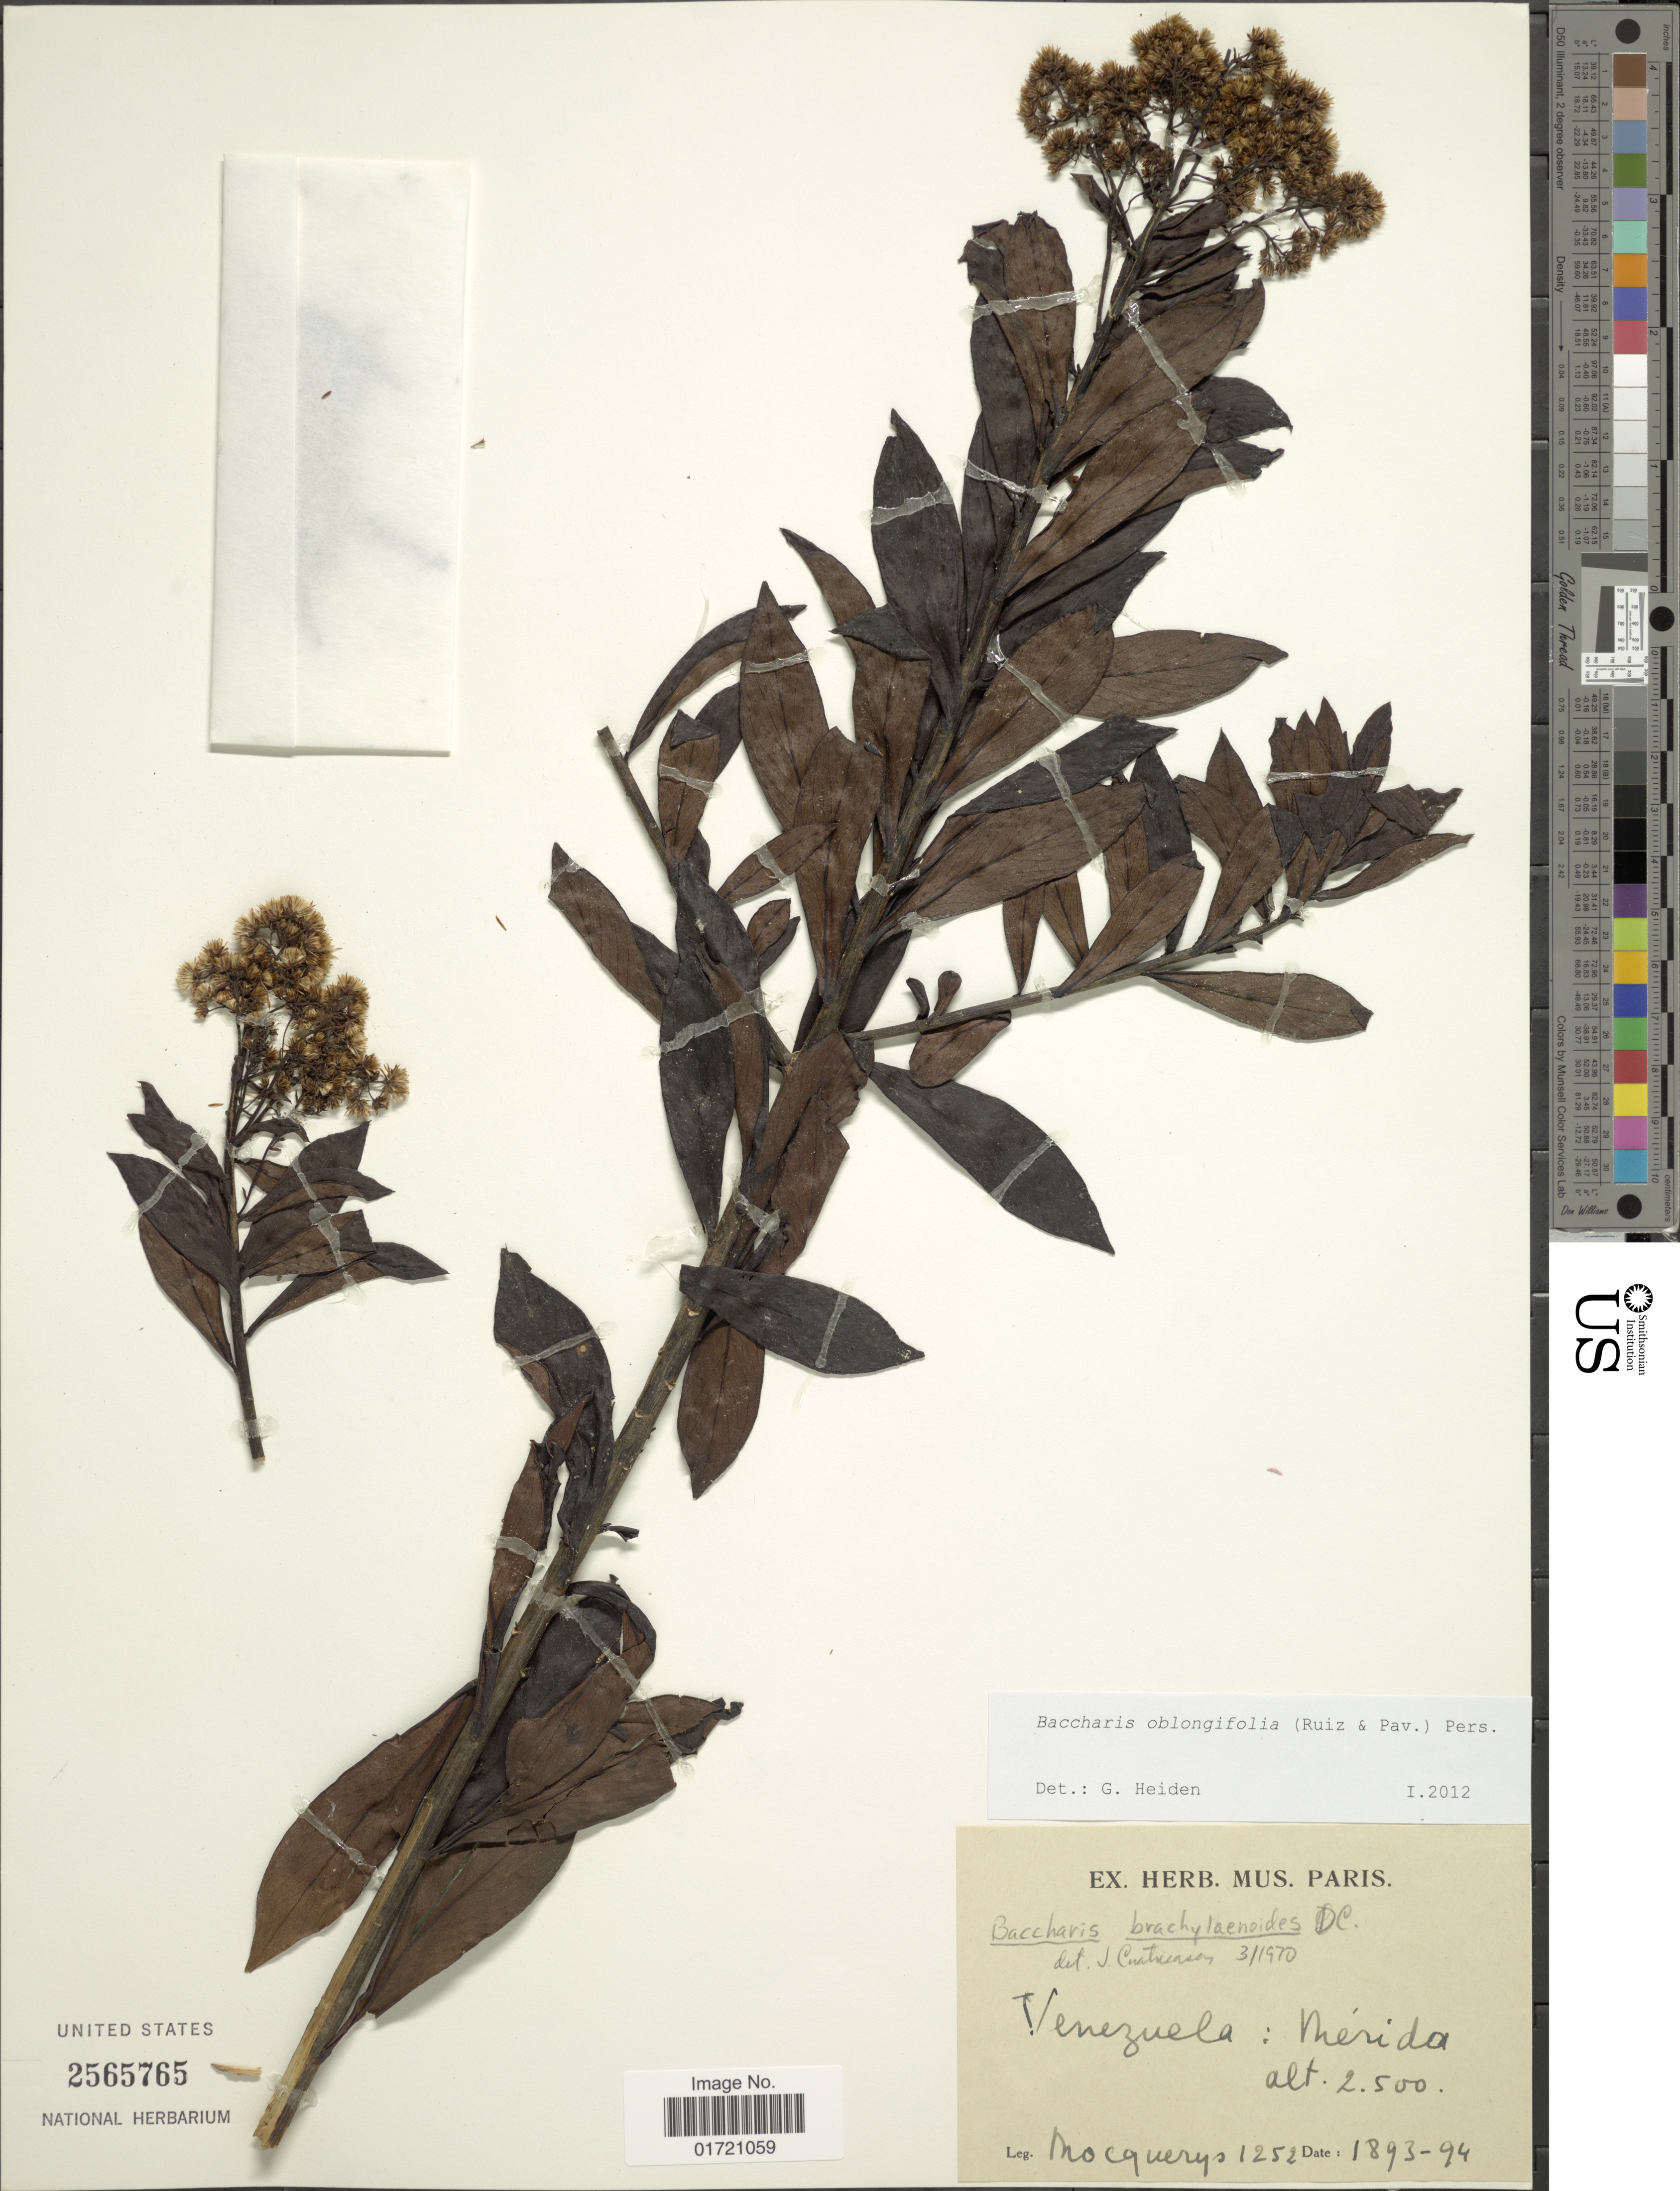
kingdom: Plantae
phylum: Tracheophyta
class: Magnoliopsida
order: Asterales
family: Asteraceae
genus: Baccharis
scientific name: Baccharis oblongifolia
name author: (Ruiz & Pav.) Pers.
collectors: A. Mocquerys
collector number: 1252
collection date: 1893/1894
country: Venezuela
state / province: Mérida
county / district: Libertador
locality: Mérida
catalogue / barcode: US 2565765